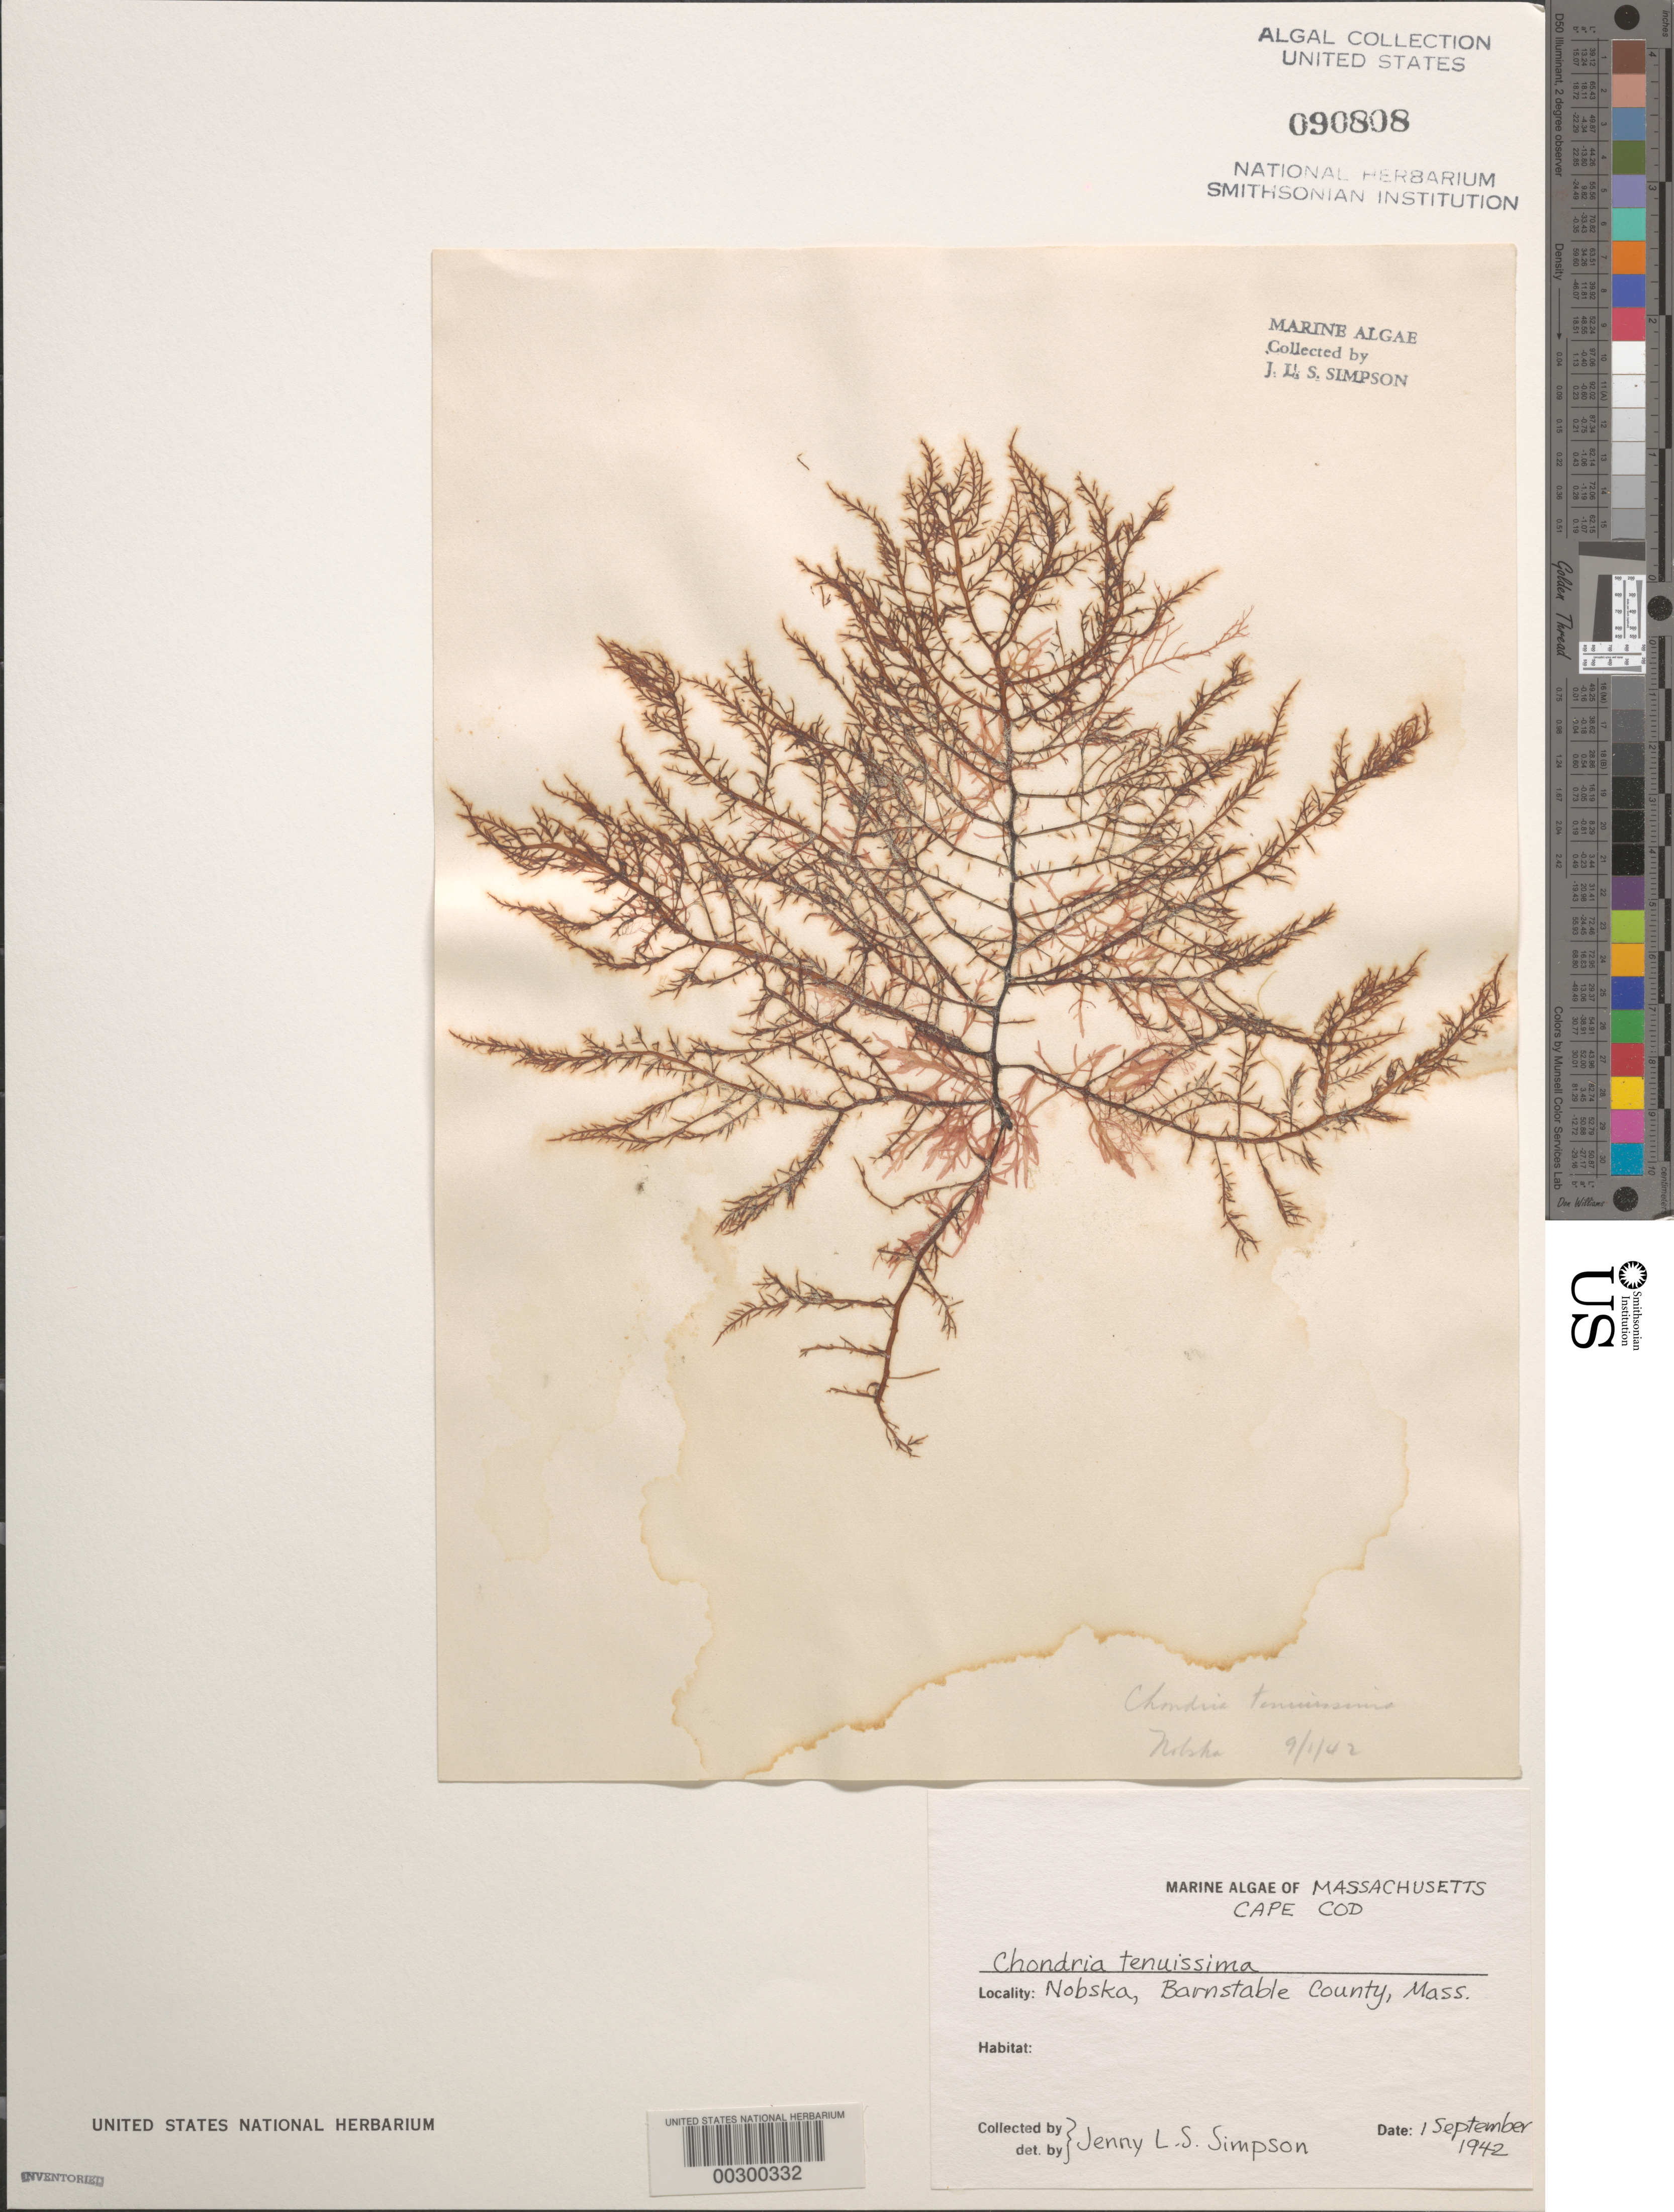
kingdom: Plantae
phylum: Rhodophyta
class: Florideophyceae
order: Ceramiales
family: Rhodomelaceae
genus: Chondria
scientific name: Chondria capillaris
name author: M.J. Wynne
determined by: Algae name updating Project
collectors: J. Simpson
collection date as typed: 01 Sep 1942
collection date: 1942-09-01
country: United States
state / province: Massachusetts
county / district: Barnstable County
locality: Nobska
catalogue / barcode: US 90808